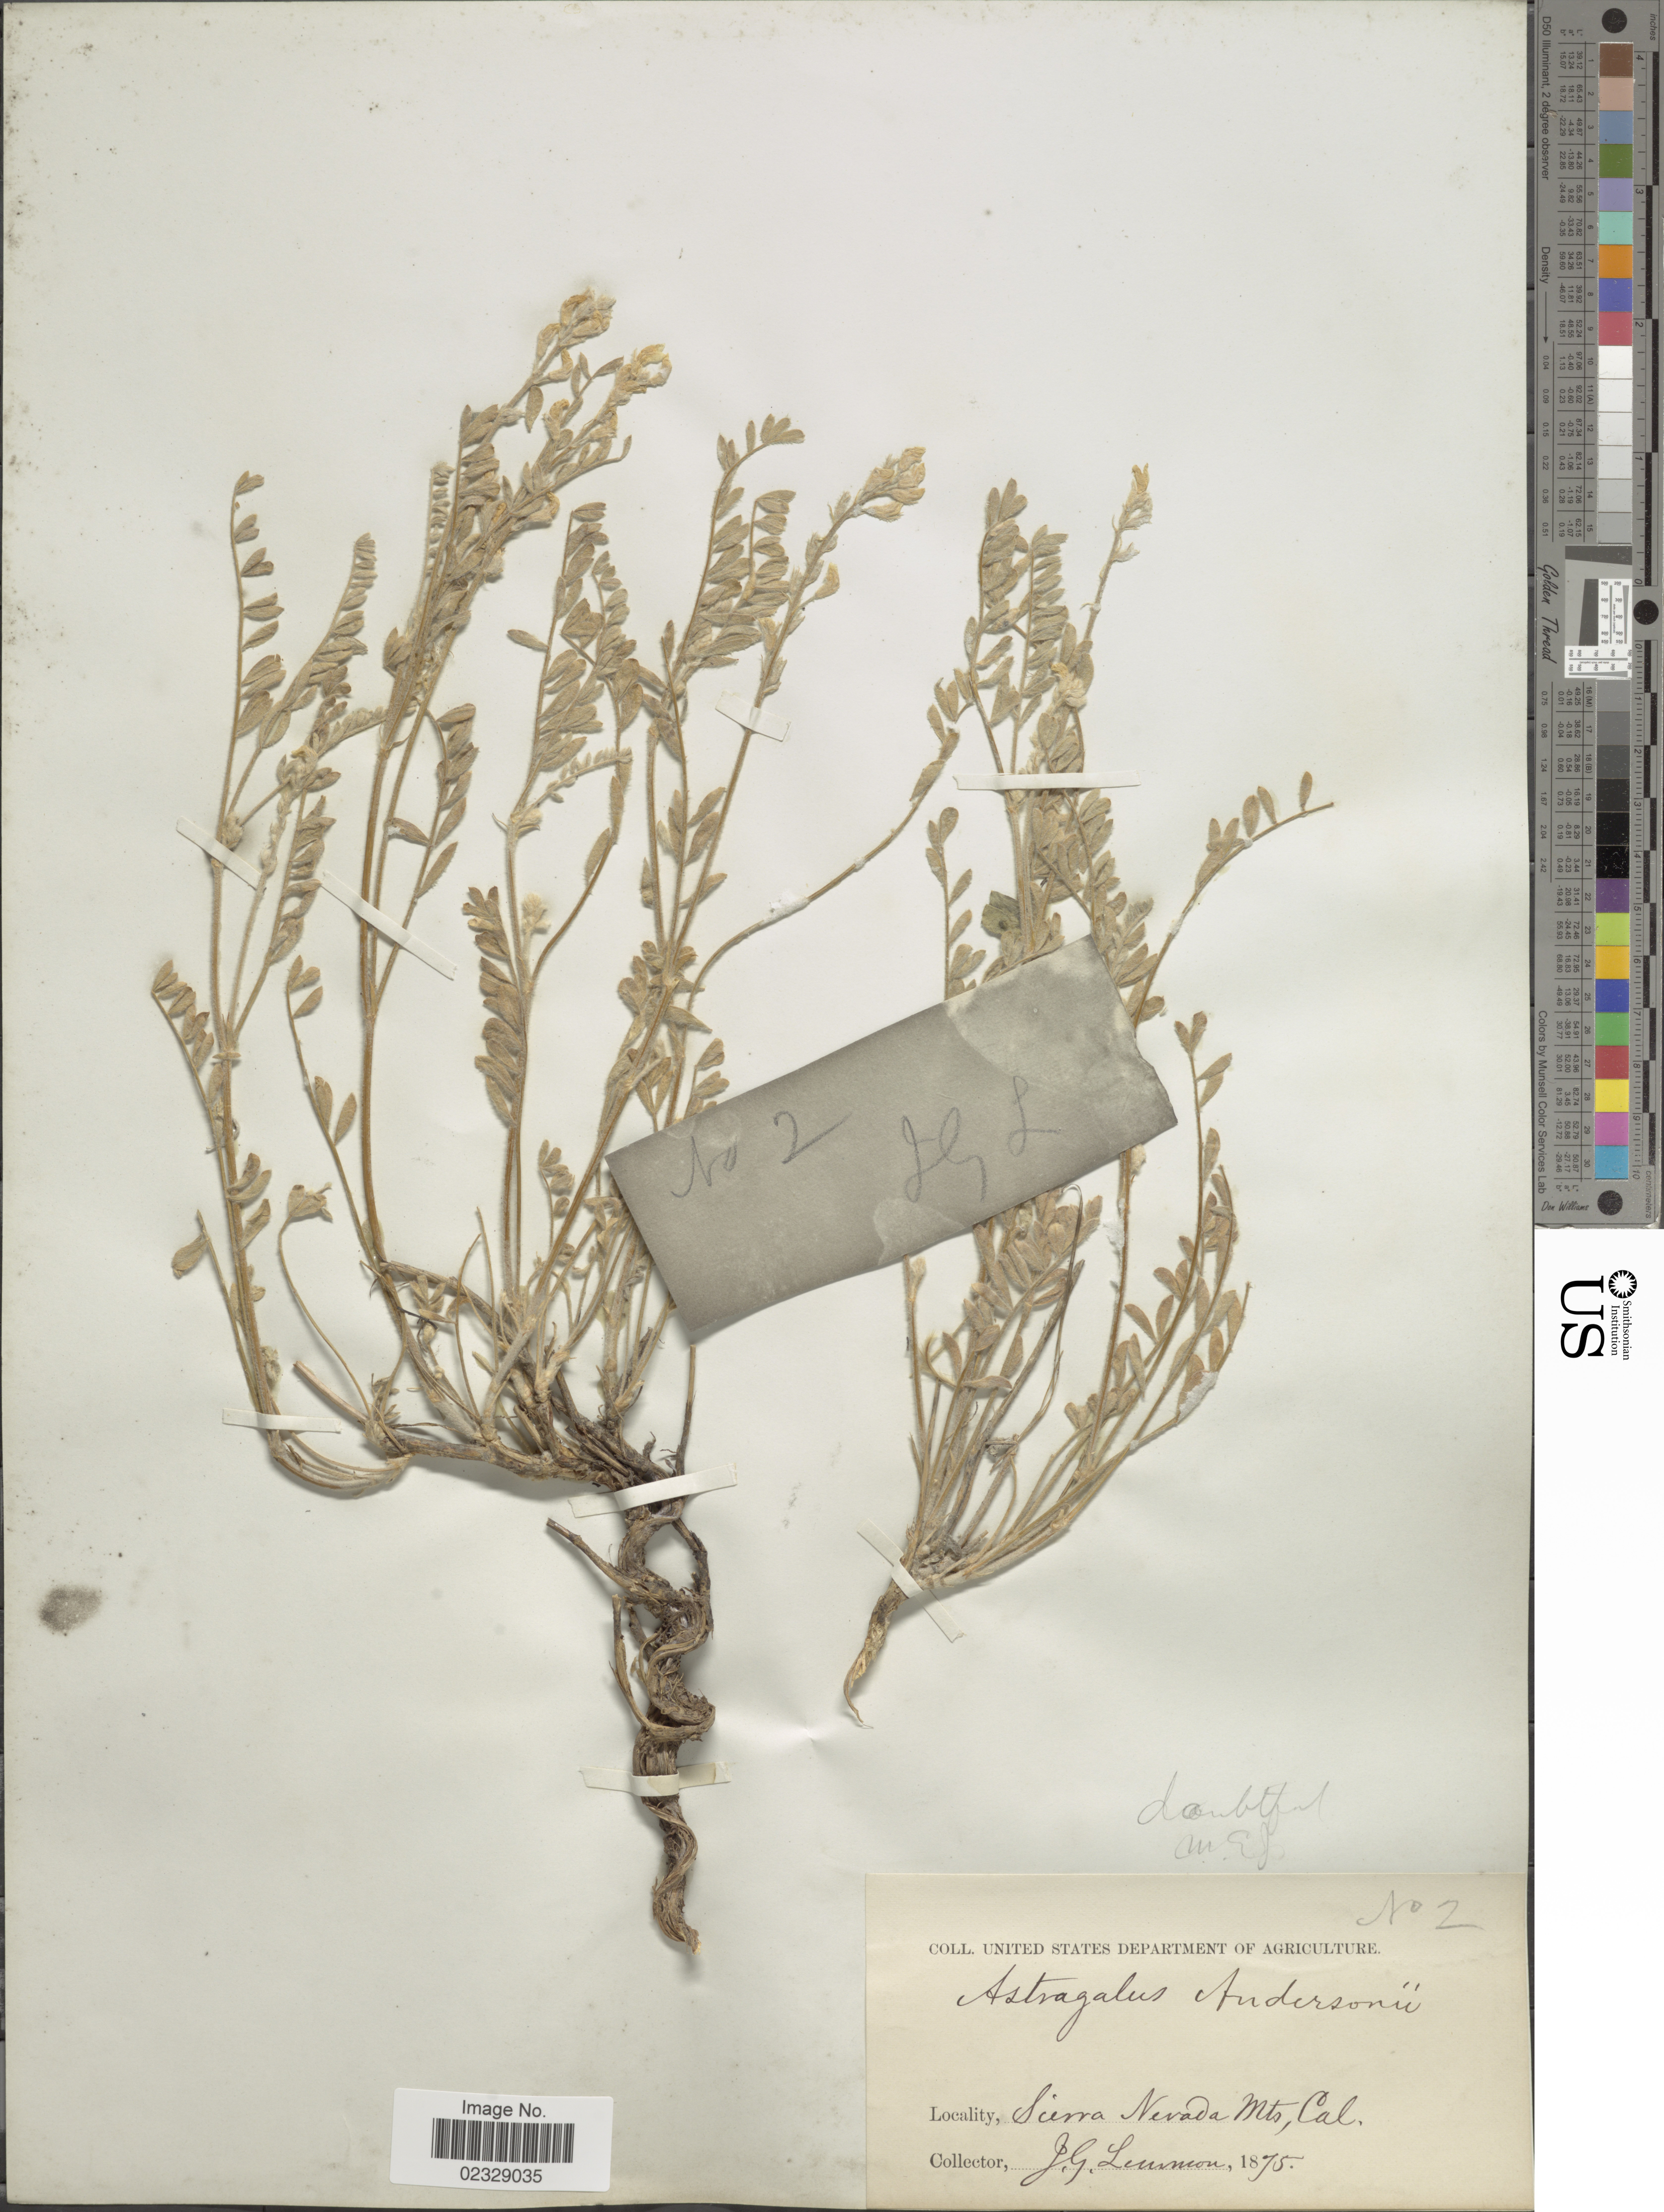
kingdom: Plantae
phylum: Tracheophyta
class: Magnoliopsida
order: Fabales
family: Fabaceae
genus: Astragalus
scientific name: Astragalus andersonii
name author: A. Gray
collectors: J. Lemmon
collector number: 2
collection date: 1875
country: United States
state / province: California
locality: Sierra Nevada Mts